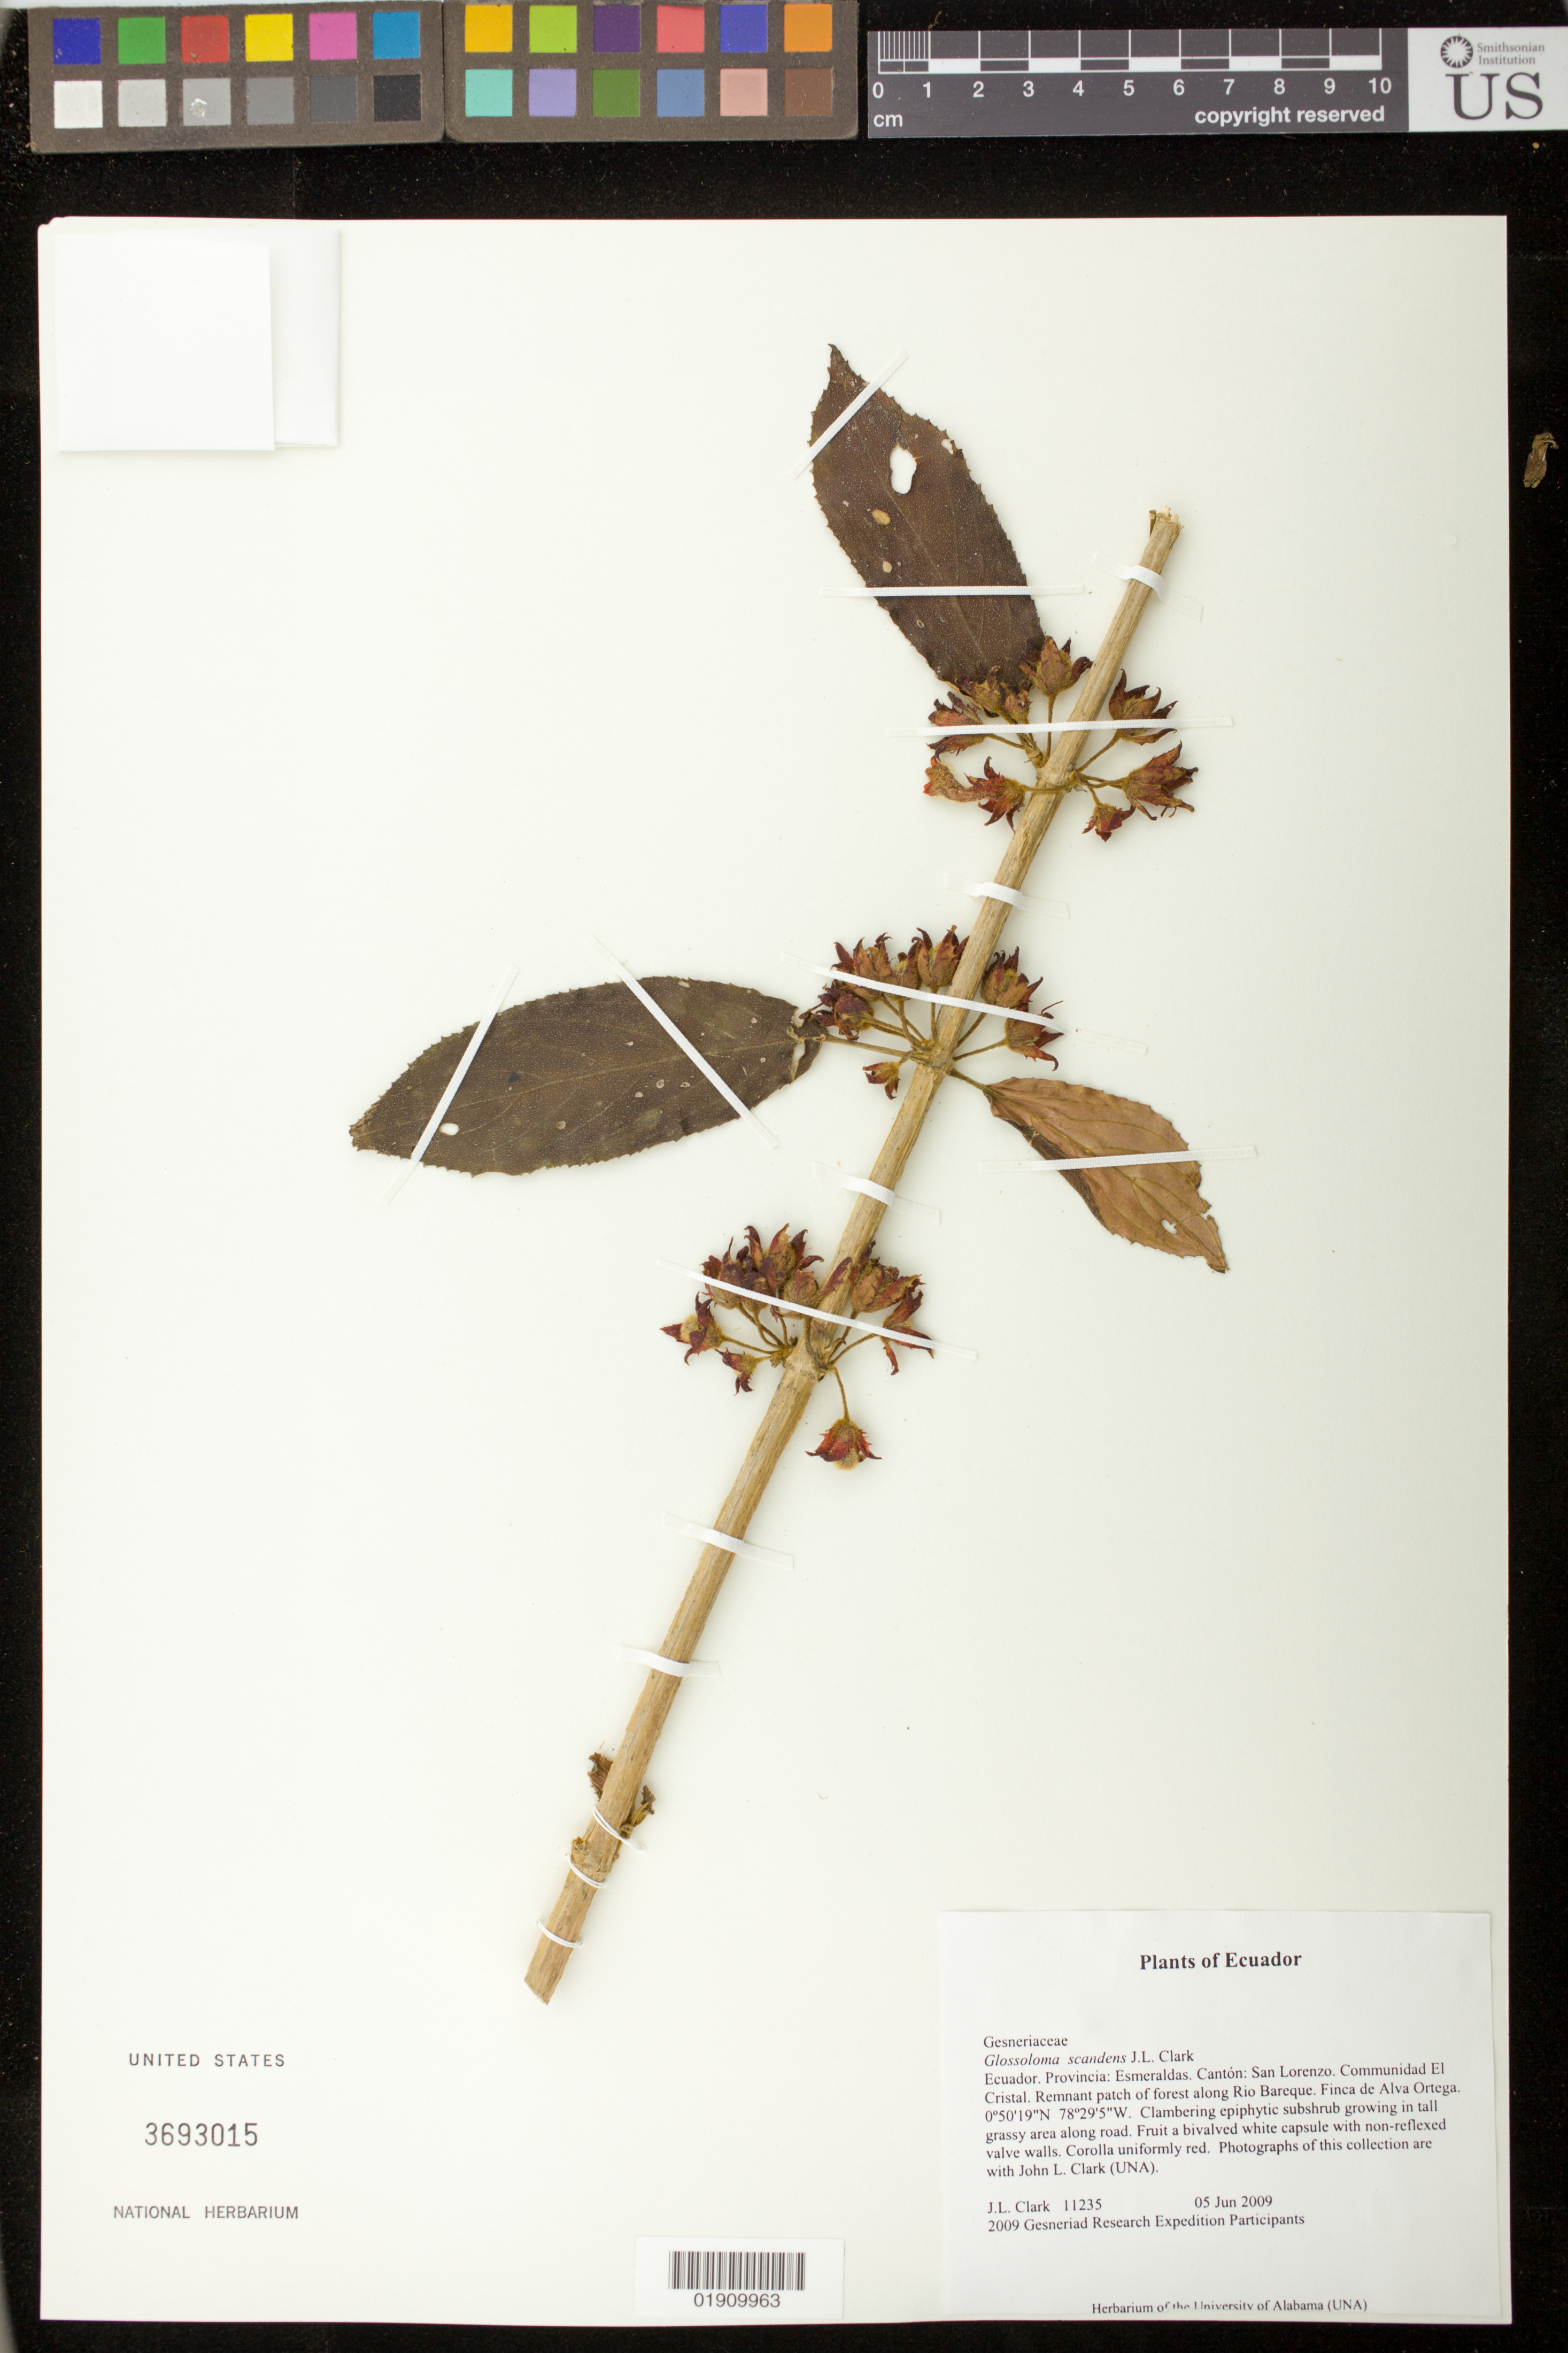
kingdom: Plantae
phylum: Tracheophyta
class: Magnoliopsida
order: Lamiales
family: Gesneriaceae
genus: Glossoloma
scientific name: Glossoloma scandens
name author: J.L. Clark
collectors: J. L. Clark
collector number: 11235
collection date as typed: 05 Jun 2009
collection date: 2009-06-05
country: Ecuador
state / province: Esmeraldas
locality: Ecuador. Provincia; Esmeraldas. Canton: San Lorenzo. Communidad El Cristal. Remnant patch of forest along Rio Bareque. Finca de Alva Ortega.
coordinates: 0°50'19"N, 78°29'5"W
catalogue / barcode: US 3693015